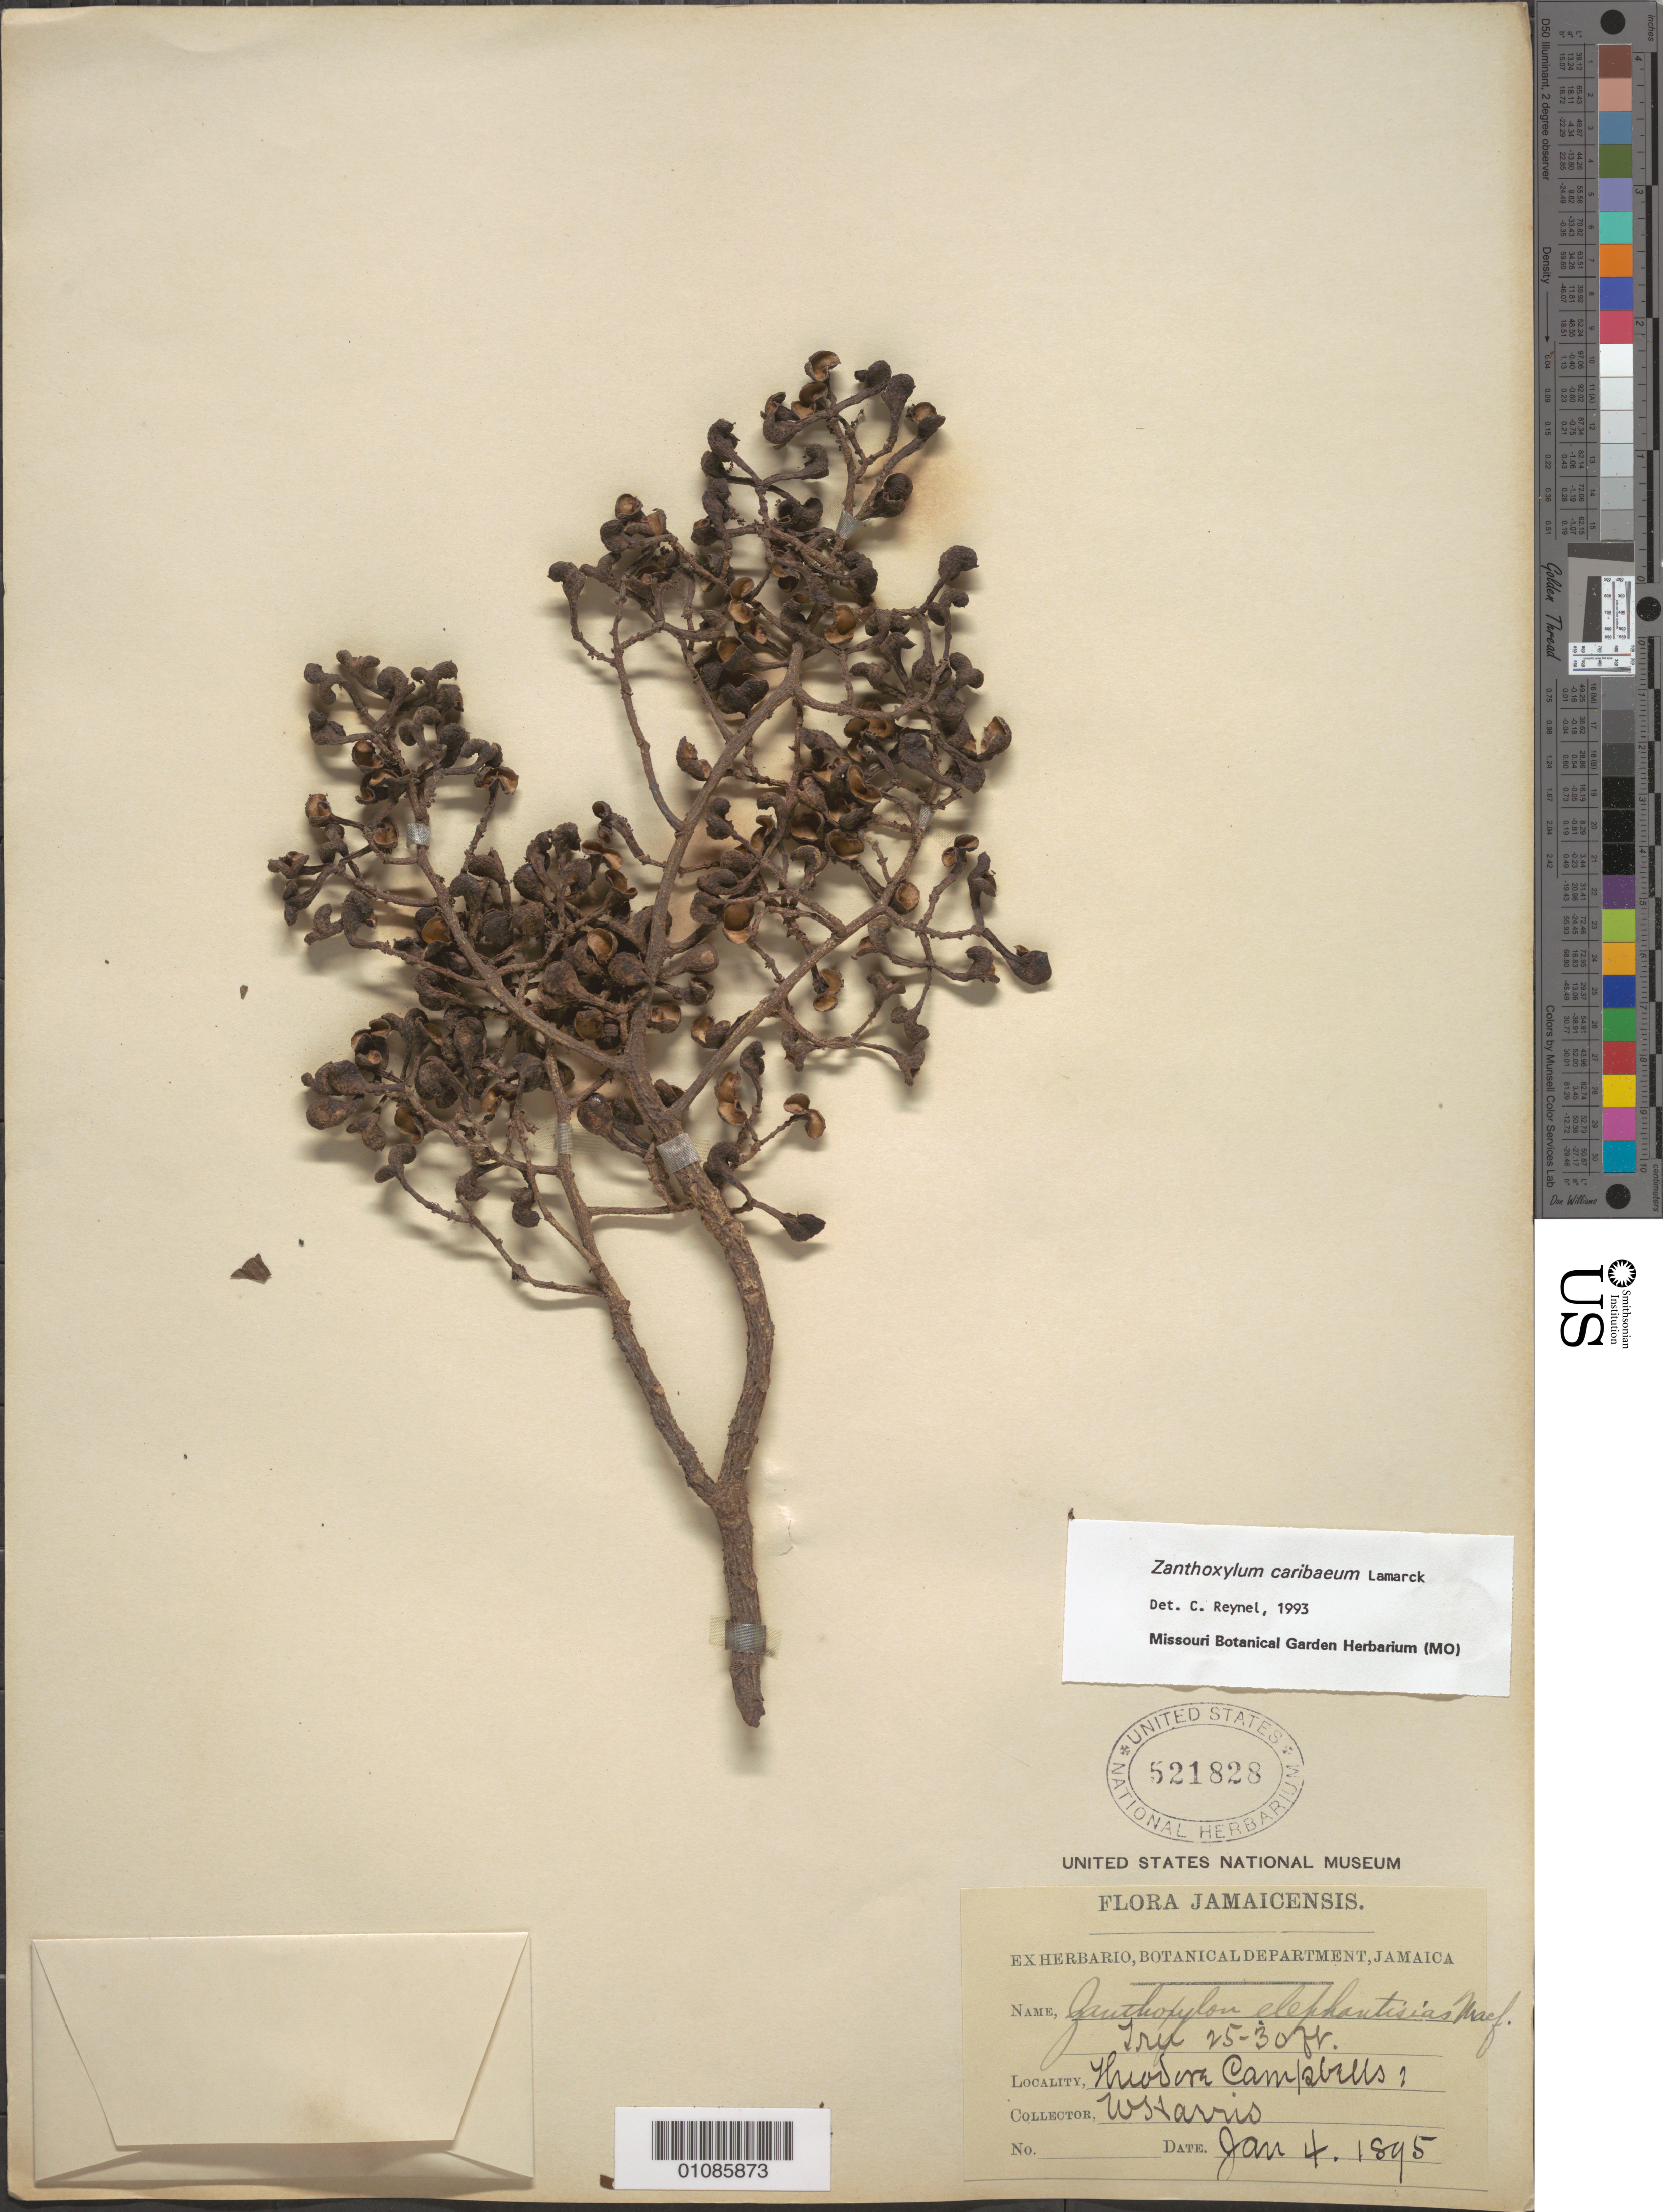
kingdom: Plantae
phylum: Tracheophyta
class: Magnoliopsida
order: Sapindales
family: Rutaceae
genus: Zanthoxylum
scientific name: Zanthoxylum caribaeum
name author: Lam.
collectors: Warming, --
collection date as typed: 04 Jan 1895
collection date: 1895-01-04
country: Jamaica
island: Jamaica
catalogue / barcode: US 521828